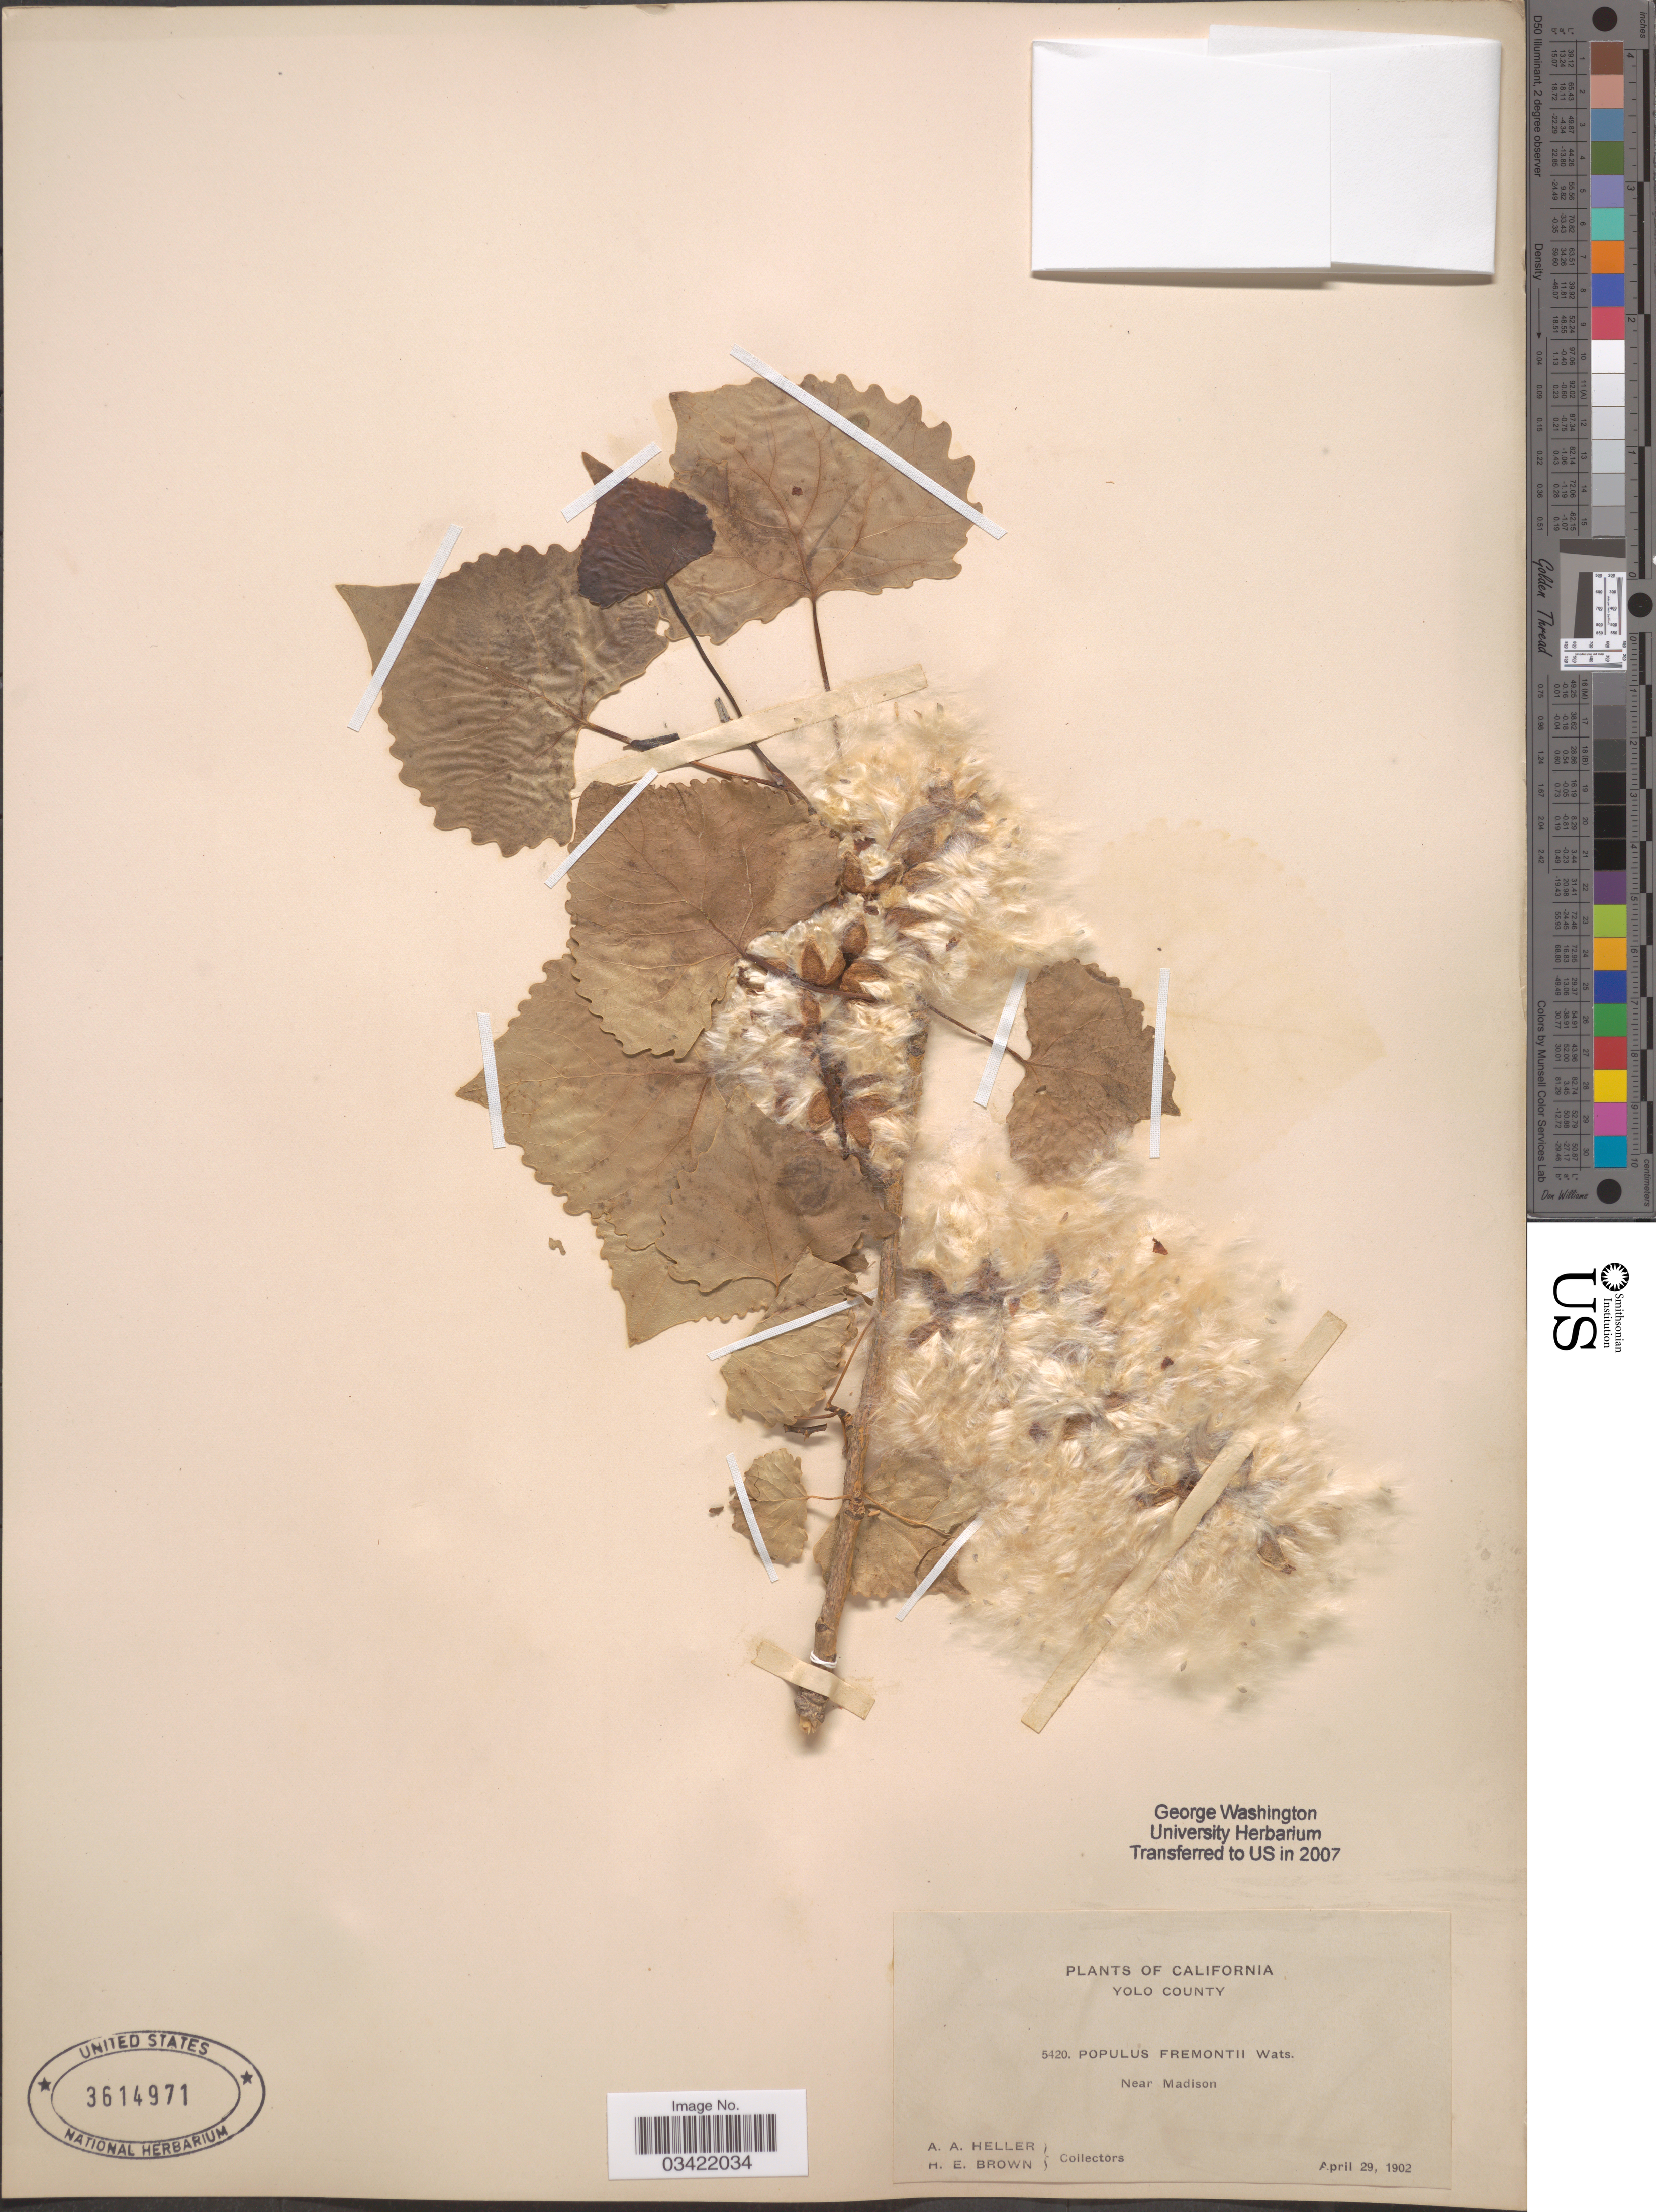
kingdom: Plantae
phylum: Tracheophyta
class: Magnoliopsida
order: Malpighiales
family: Salicaceae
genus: Populus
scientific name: Populus fremontii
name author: S. Watson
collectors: A. A. Heller & H. E. Brown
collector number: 5420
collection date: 1902-04-29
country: United States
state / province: California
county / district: Yolo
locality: Yolo County. Near Madison.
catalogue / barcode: US 3614971